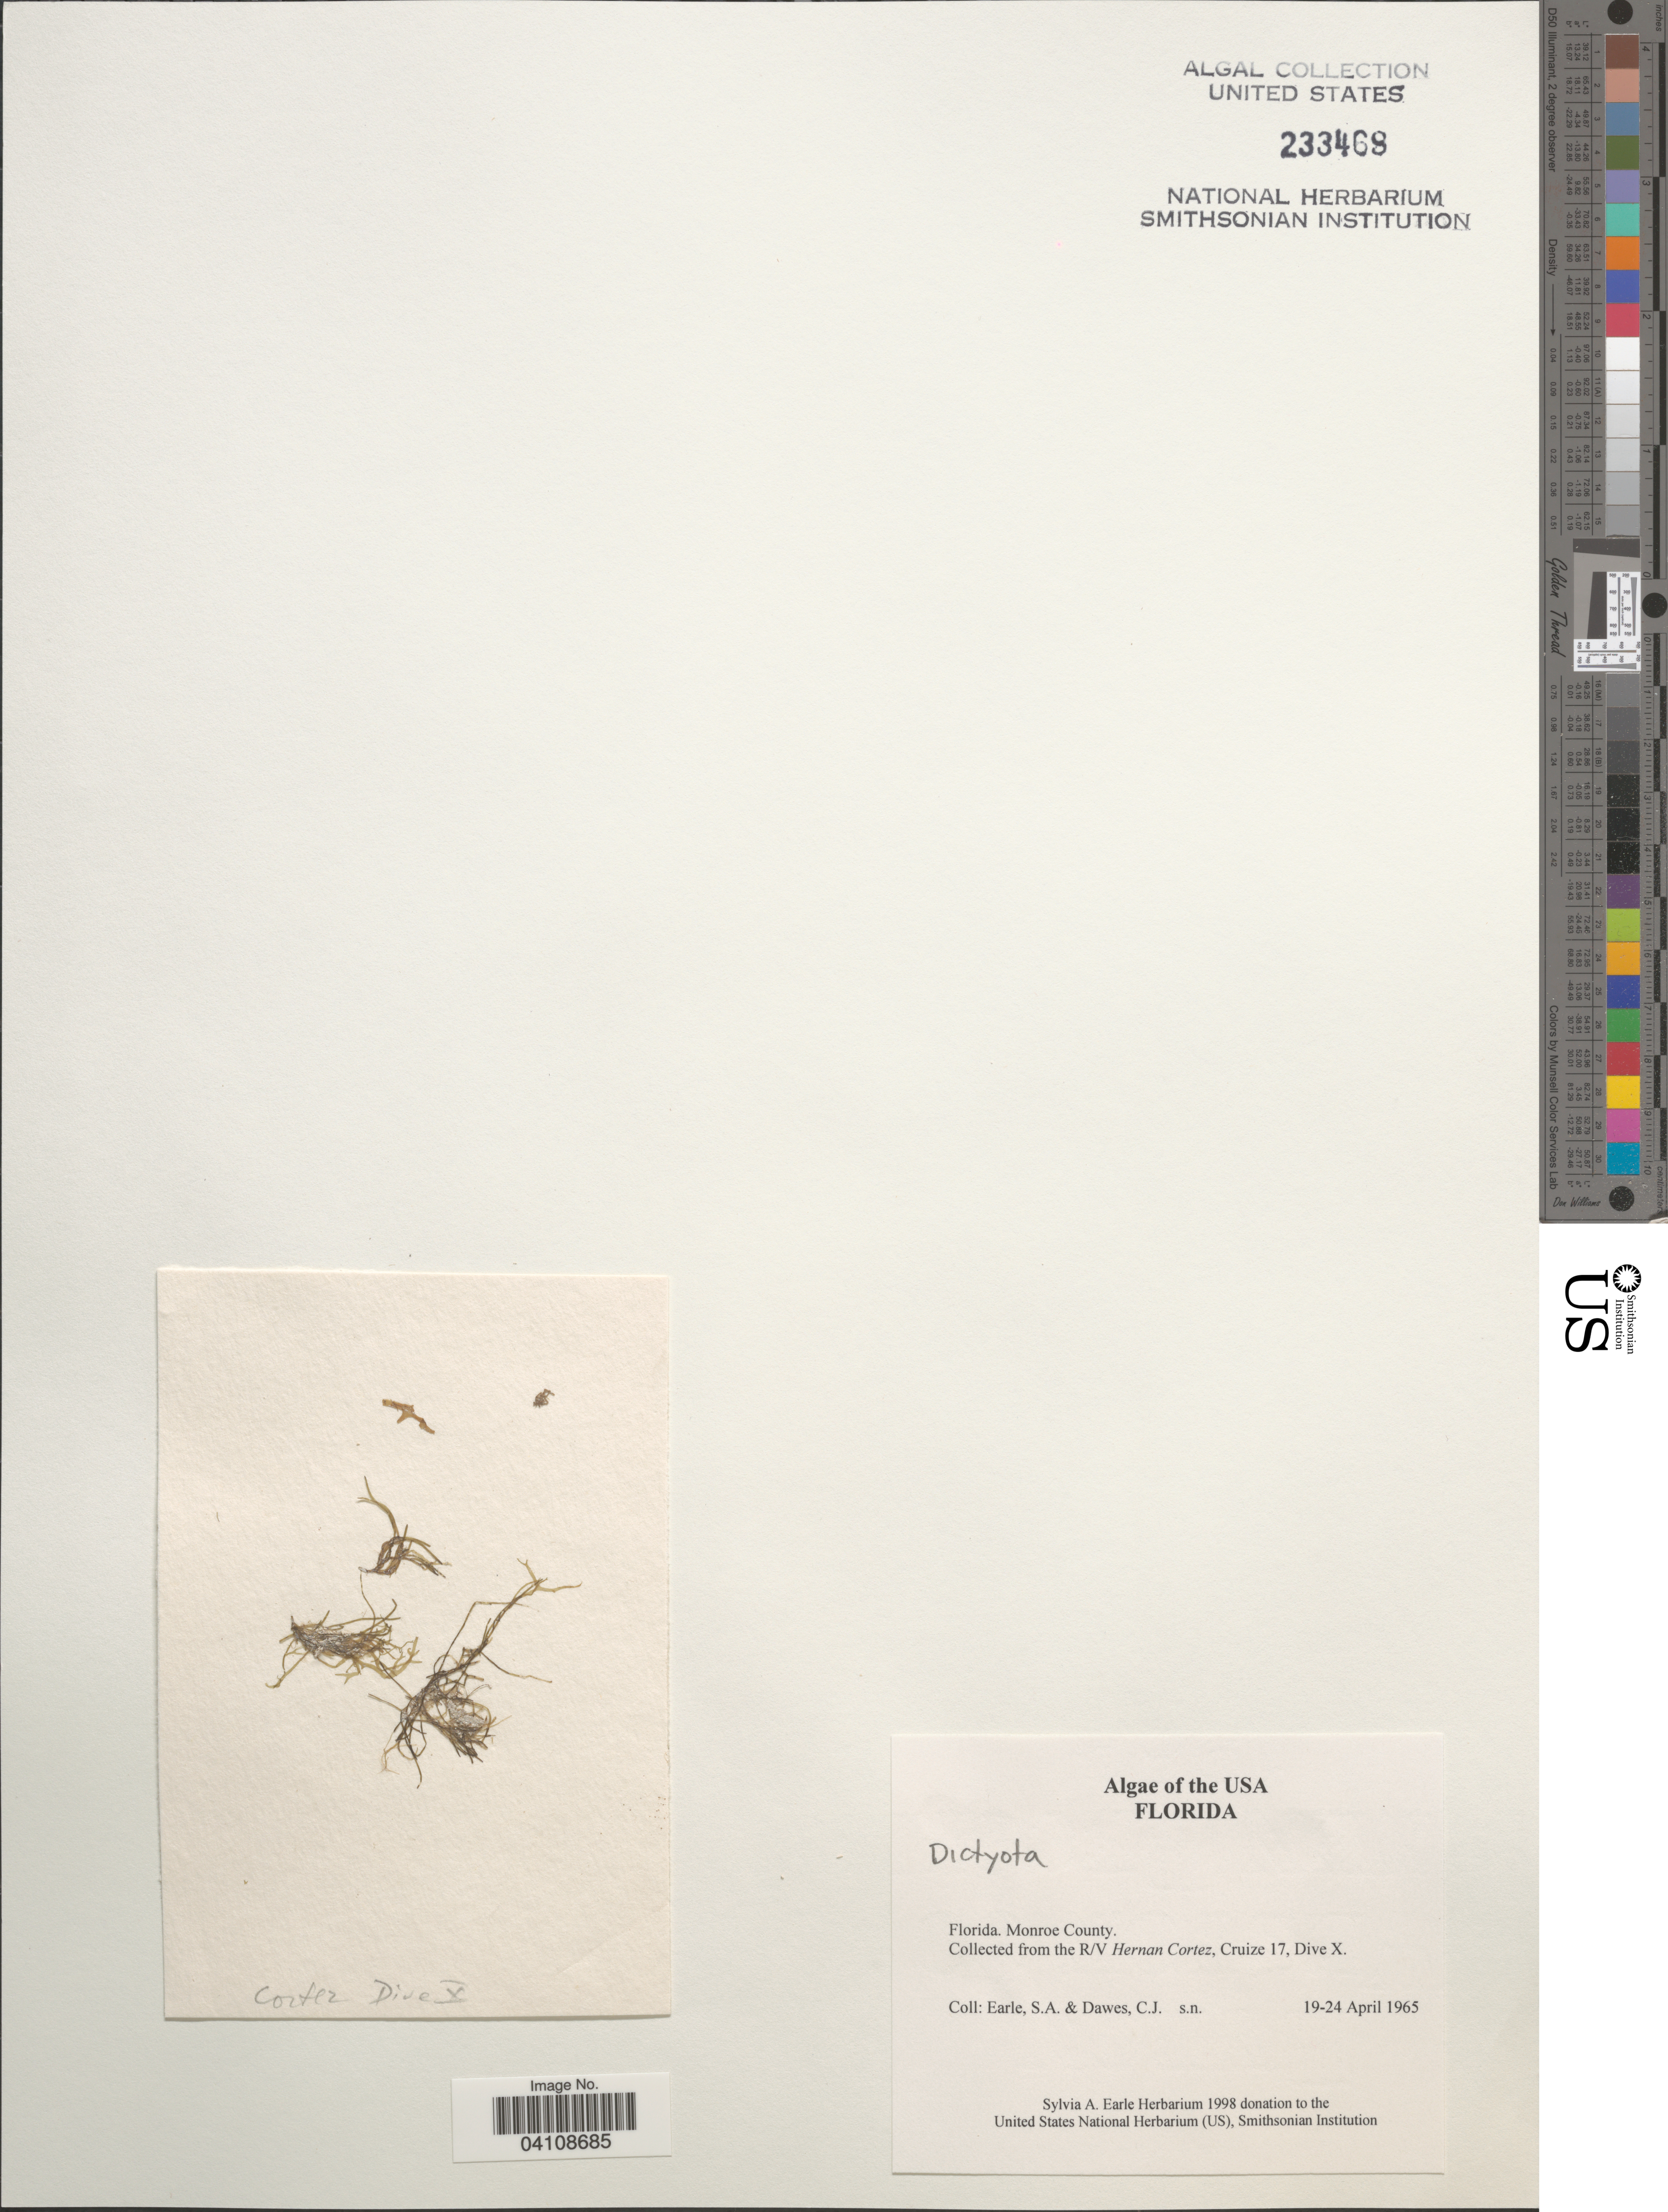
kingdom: Chromista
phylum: Ochrophyta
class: Phaeophyceae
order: Dictyotales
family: Dictyotaceae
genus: Dictyota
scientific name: Dictyota sp.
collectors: S. A. Earle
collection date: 1965-04-19/1965-04-24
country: United States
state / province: Florida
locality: Monroe County. The R/V Hernan Cortez, Cruize 17, Dive X.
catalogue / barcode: US 233469